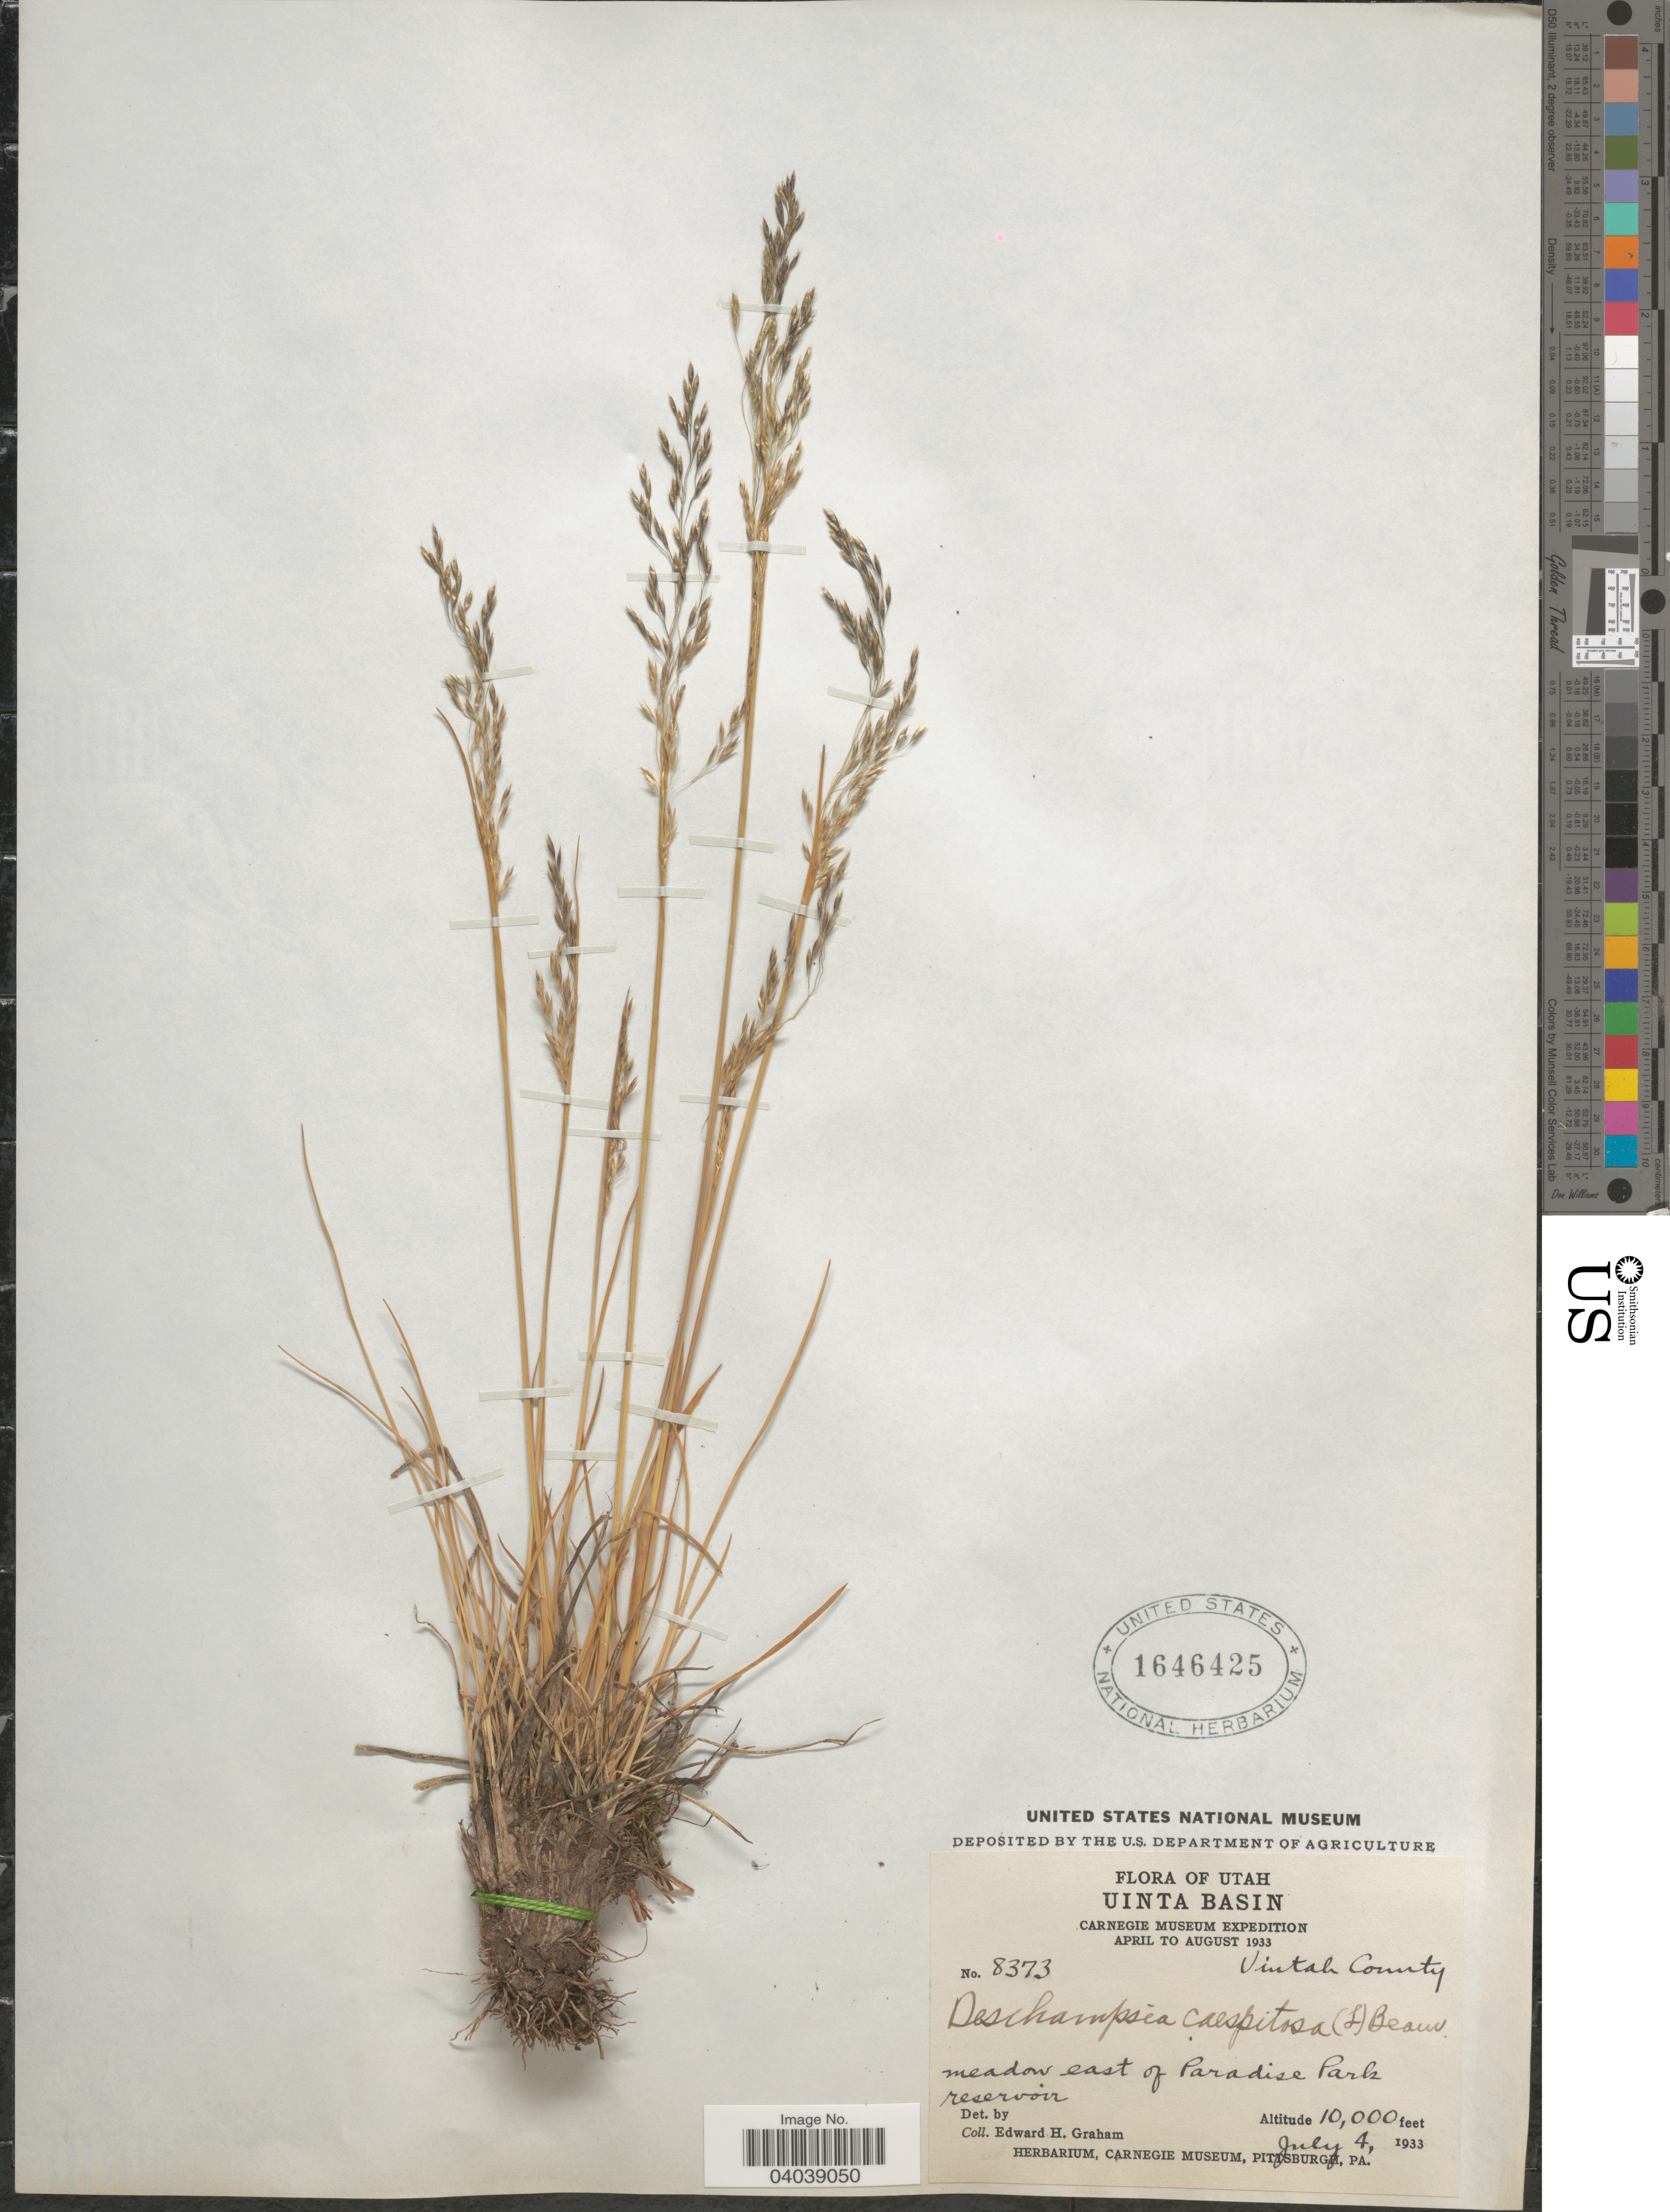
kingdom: Plantae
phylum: Tracheophyta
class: Liliopsida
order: Poales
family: Poaceae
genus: Deschampsia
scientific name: Deschampsia cespitosa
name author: (L.) P. Beauv.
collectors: E. H. Graham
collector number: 8373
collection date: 1933-07-04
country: United States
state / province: Utah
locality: Uinta Basin. Uintah County. Meadow east of Paradise Park reservoir.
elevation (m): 3048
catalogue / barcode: US 1646425